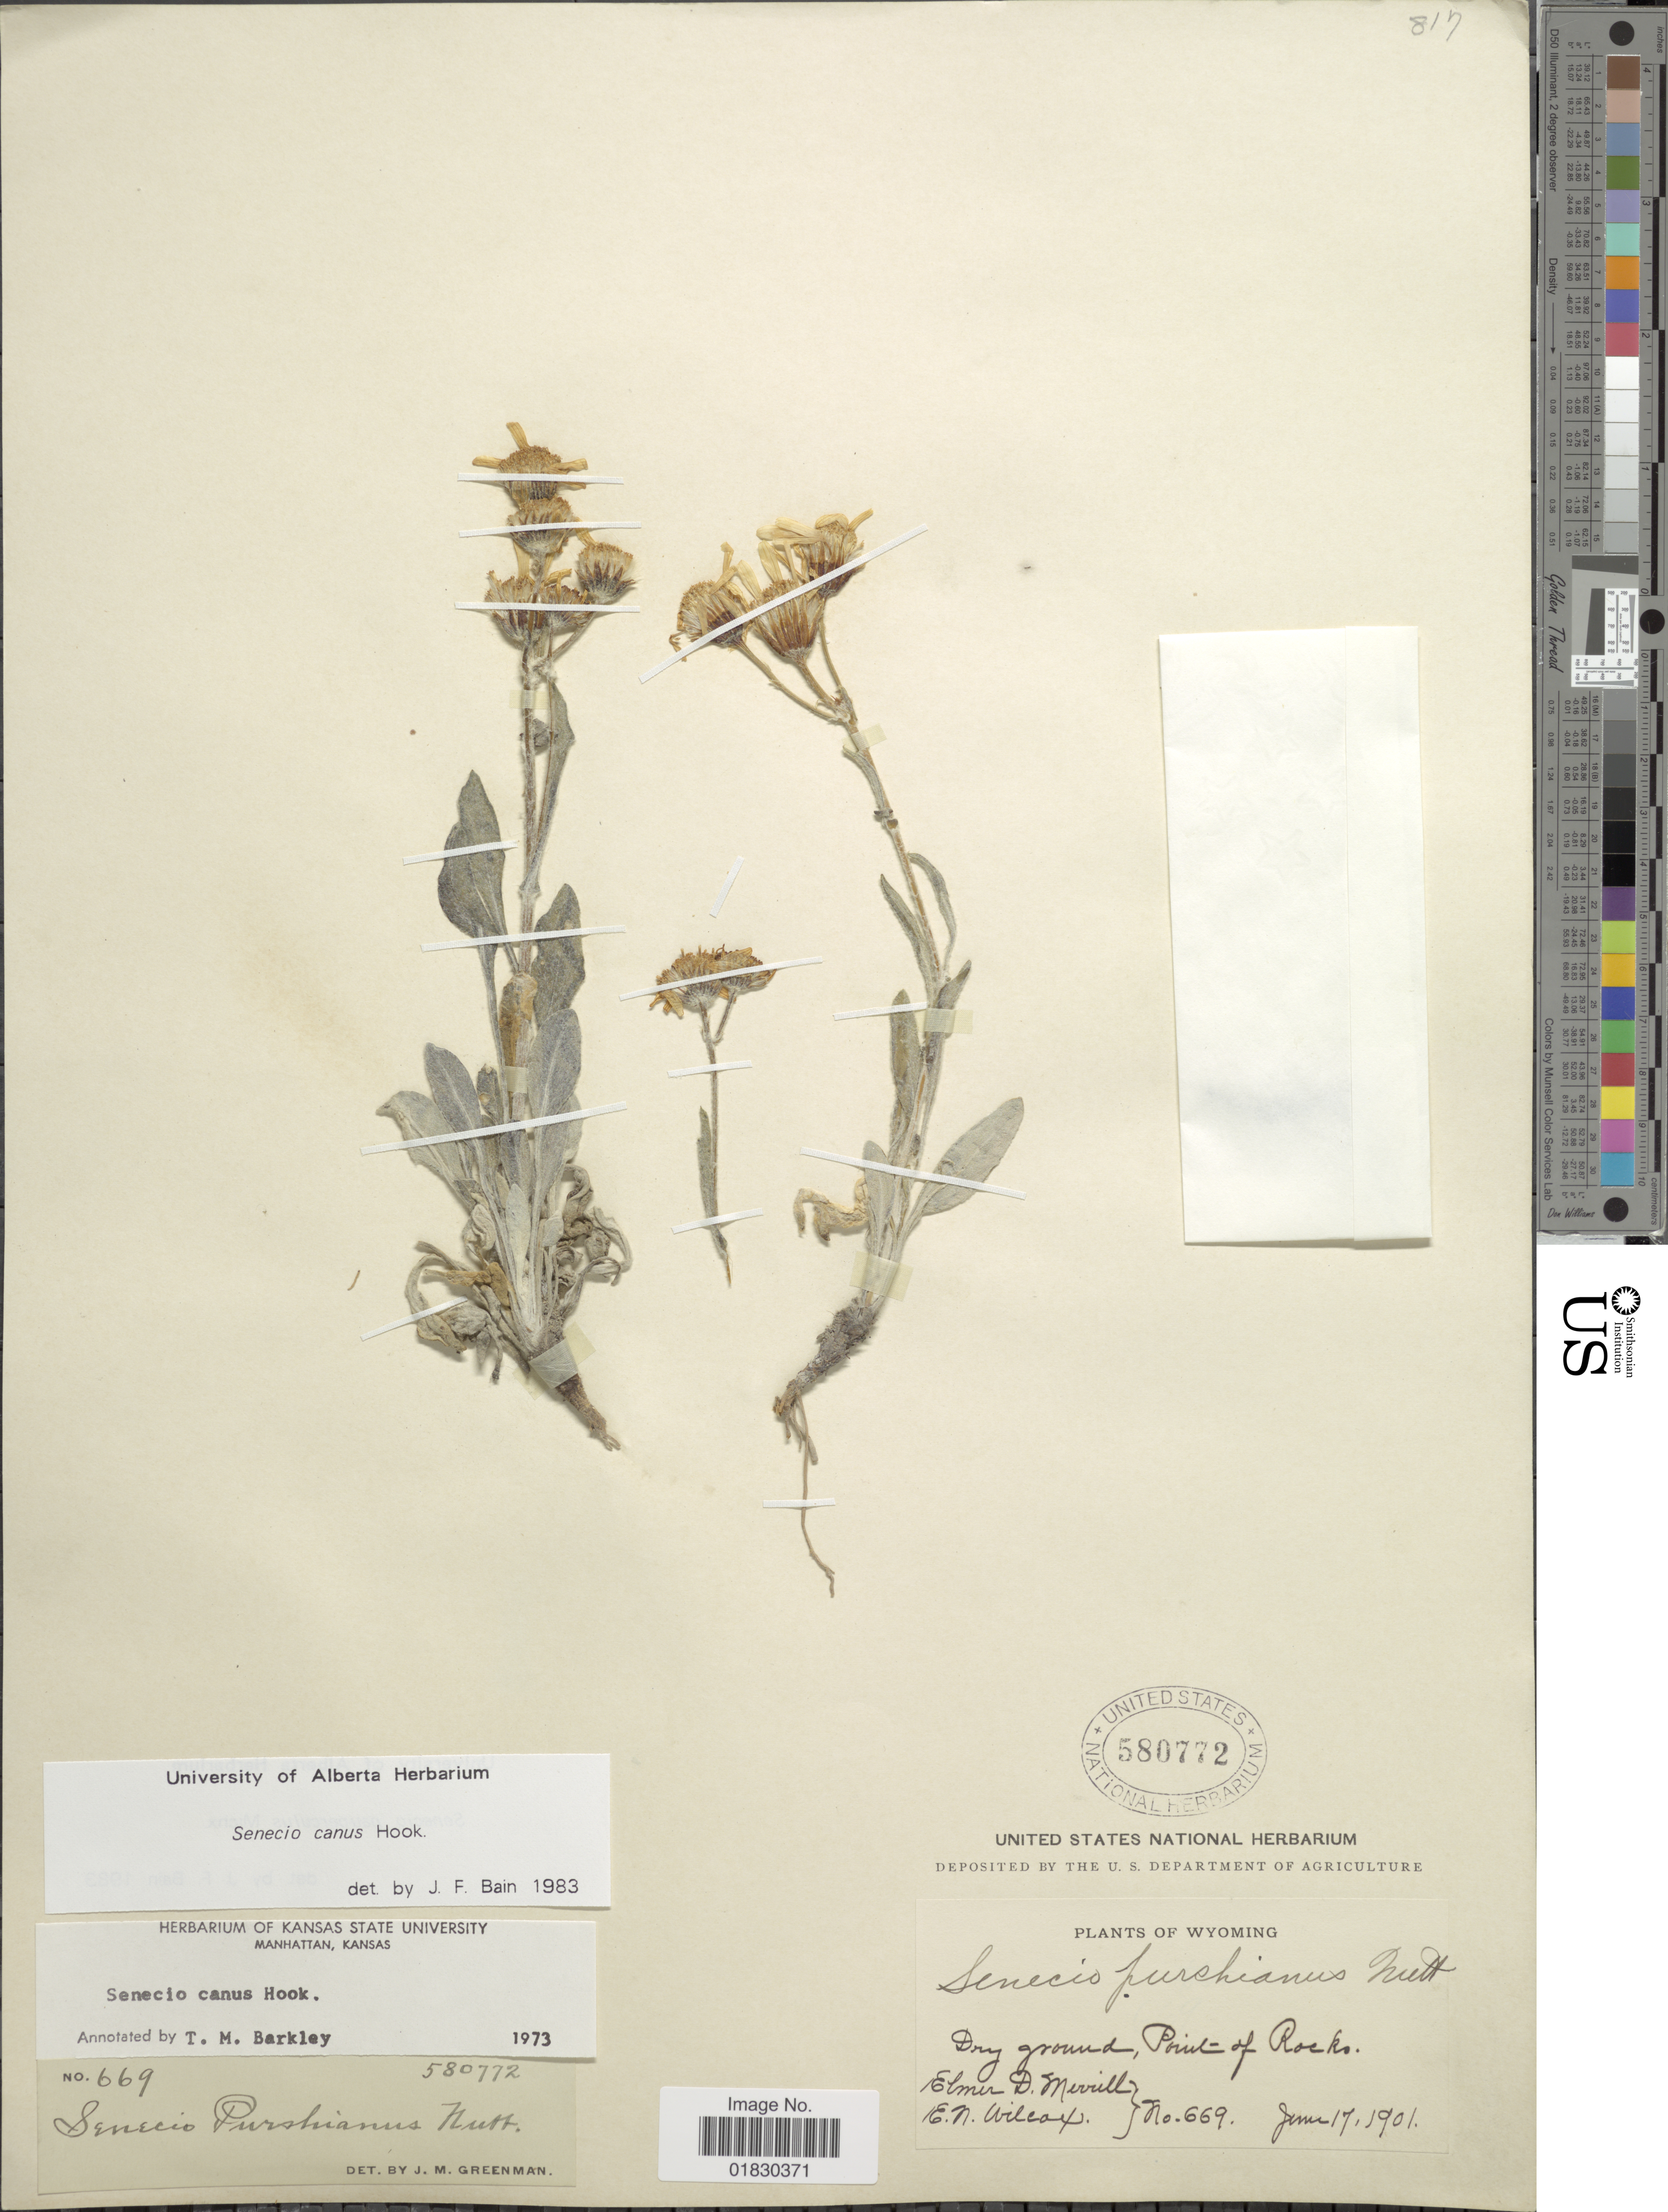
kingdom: Plantae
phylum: Tracheophyta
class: Magnoliopsida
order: Asterales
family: Asteraceae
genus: Packera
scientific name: Packera cana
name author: (Hook.) W.A. Weber & Á. Löve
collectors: E. D. Merrill & E. Wilcox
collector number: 669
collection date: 1901-06-17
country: United States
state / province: Wyoming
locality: Point of Rocks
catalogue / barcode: US 580772